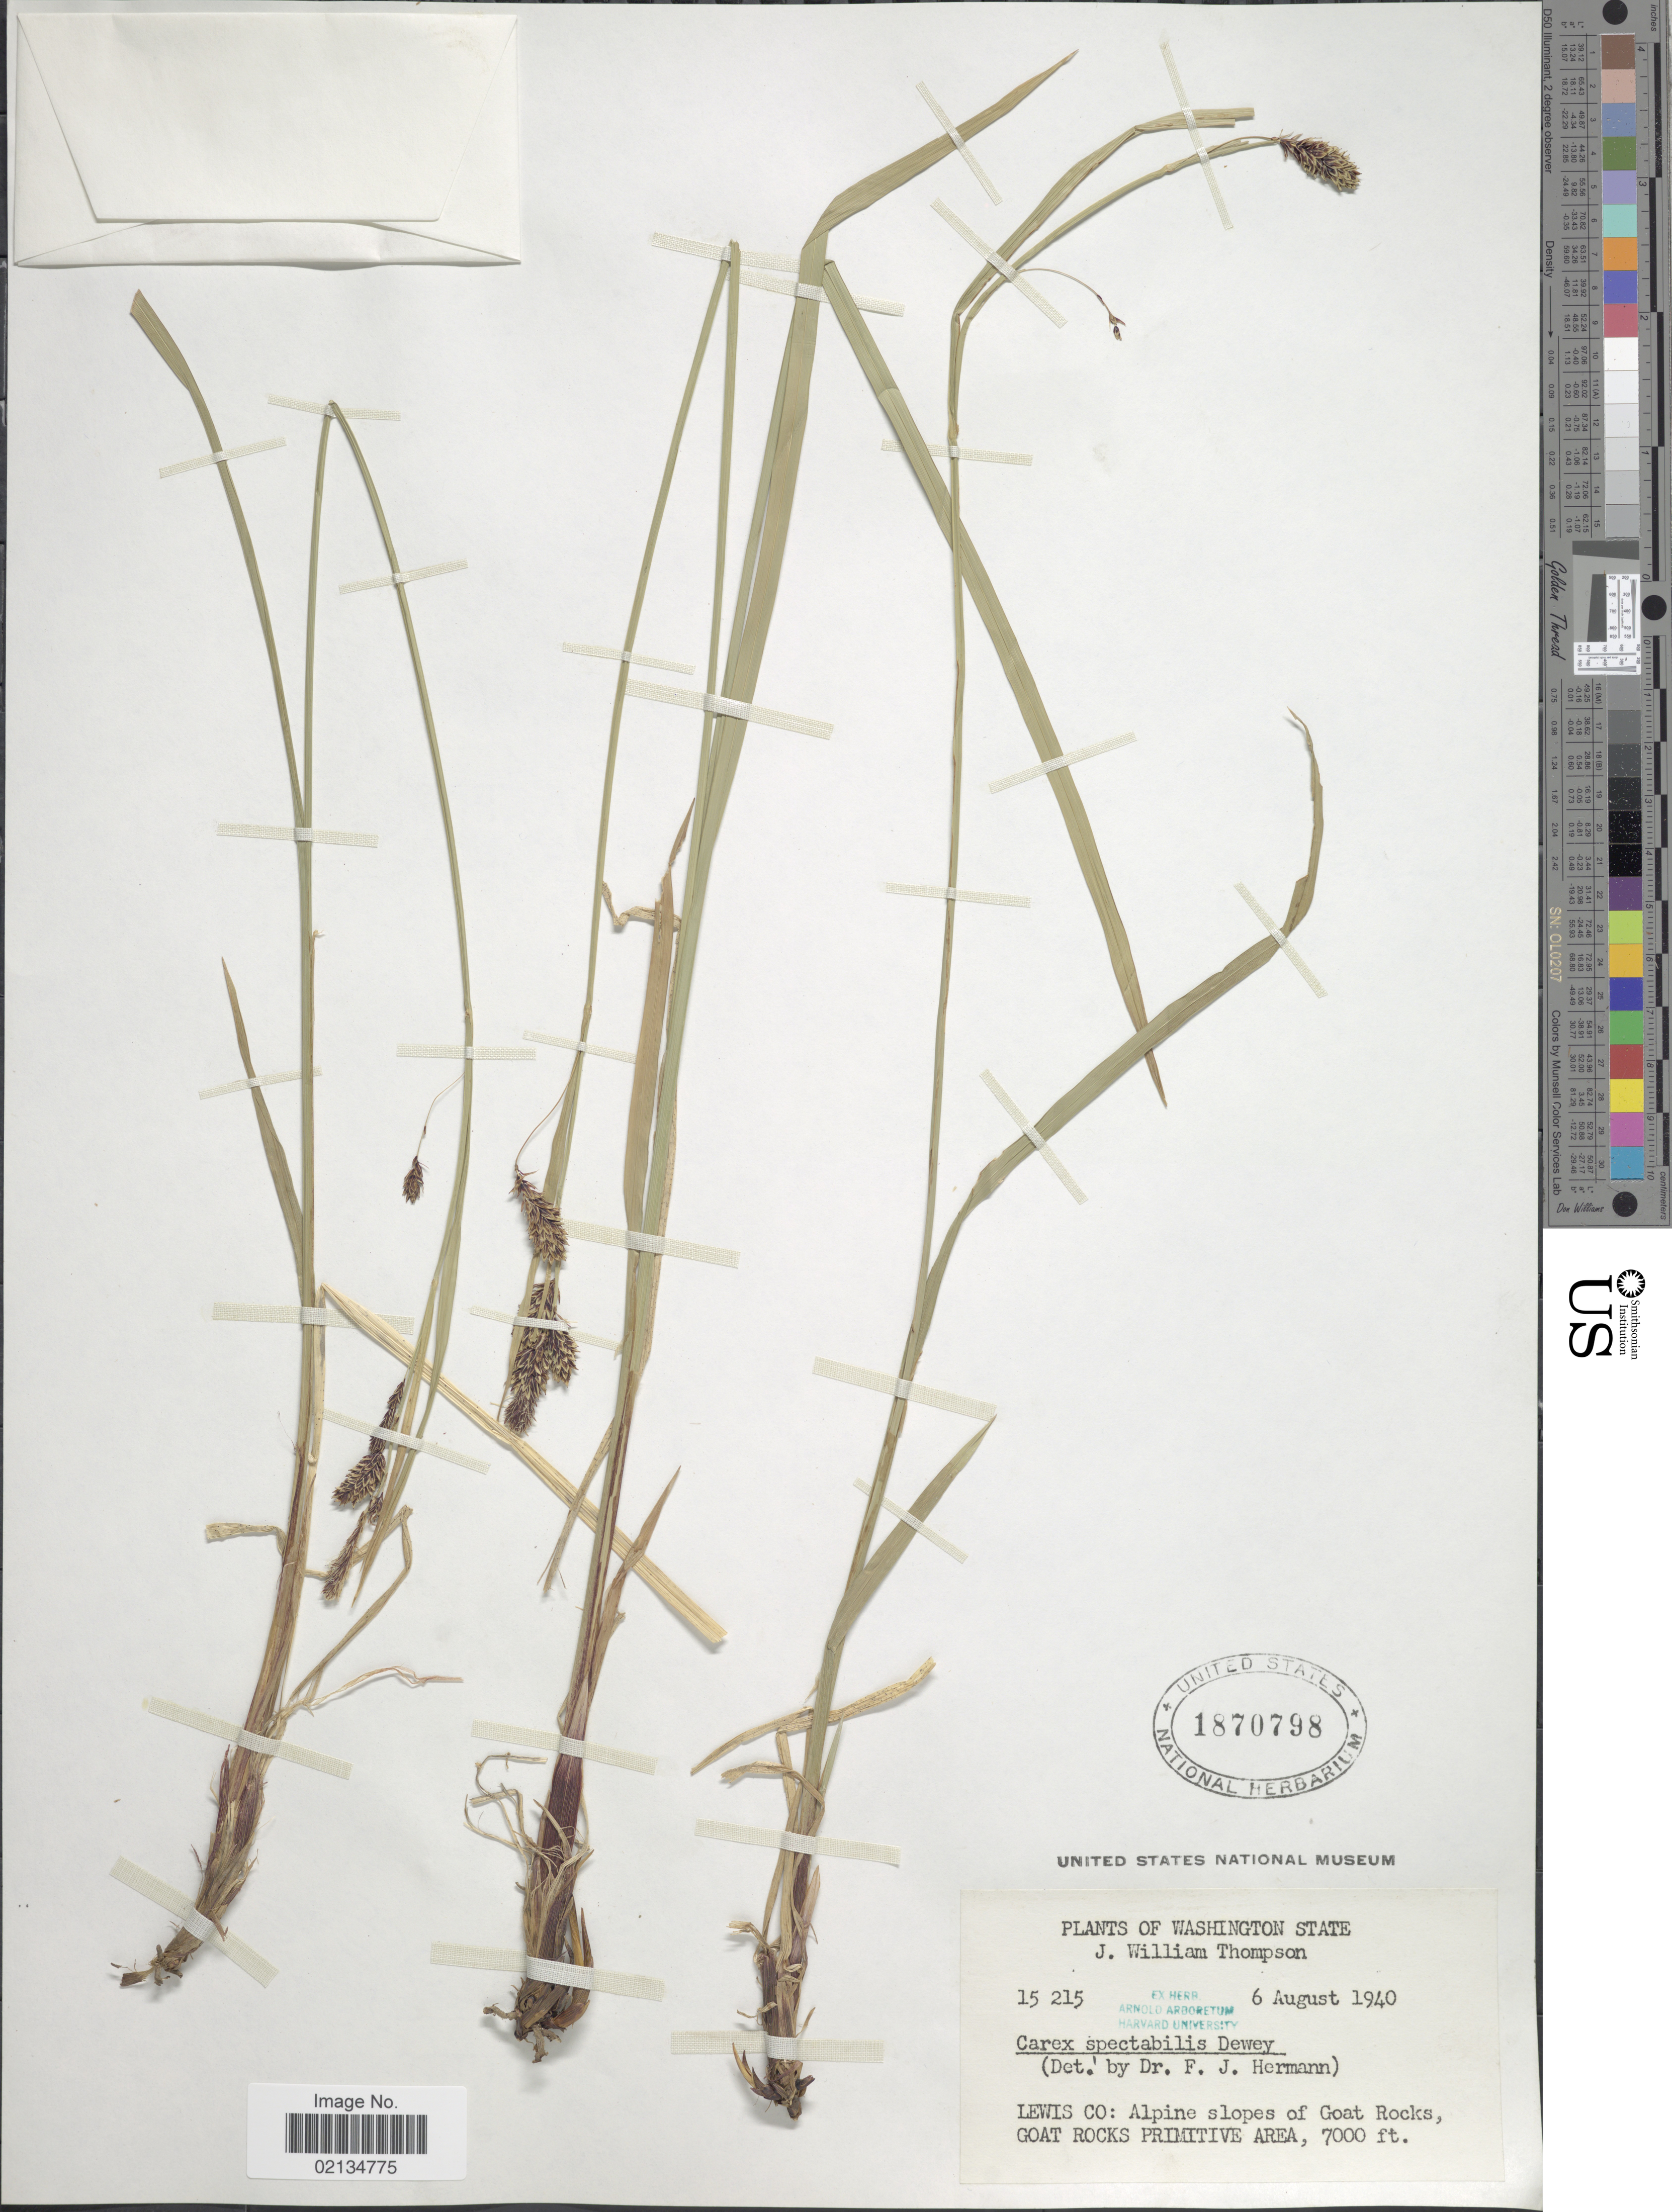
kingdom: Plantae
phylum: Tracheophyta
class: Liliopsida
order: Poales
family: Cyperaceae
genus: Carex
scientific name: Carex spectabilis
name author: Dewey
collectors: J. W. Thompson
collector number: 15215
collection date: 1940-08-06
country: United States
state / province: Washington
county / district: Lewis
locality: Lewis Co: Alpine slopes of Goat Rocks, Goat Rocks Primitive Area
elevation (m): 2134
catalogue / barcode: US 1870798